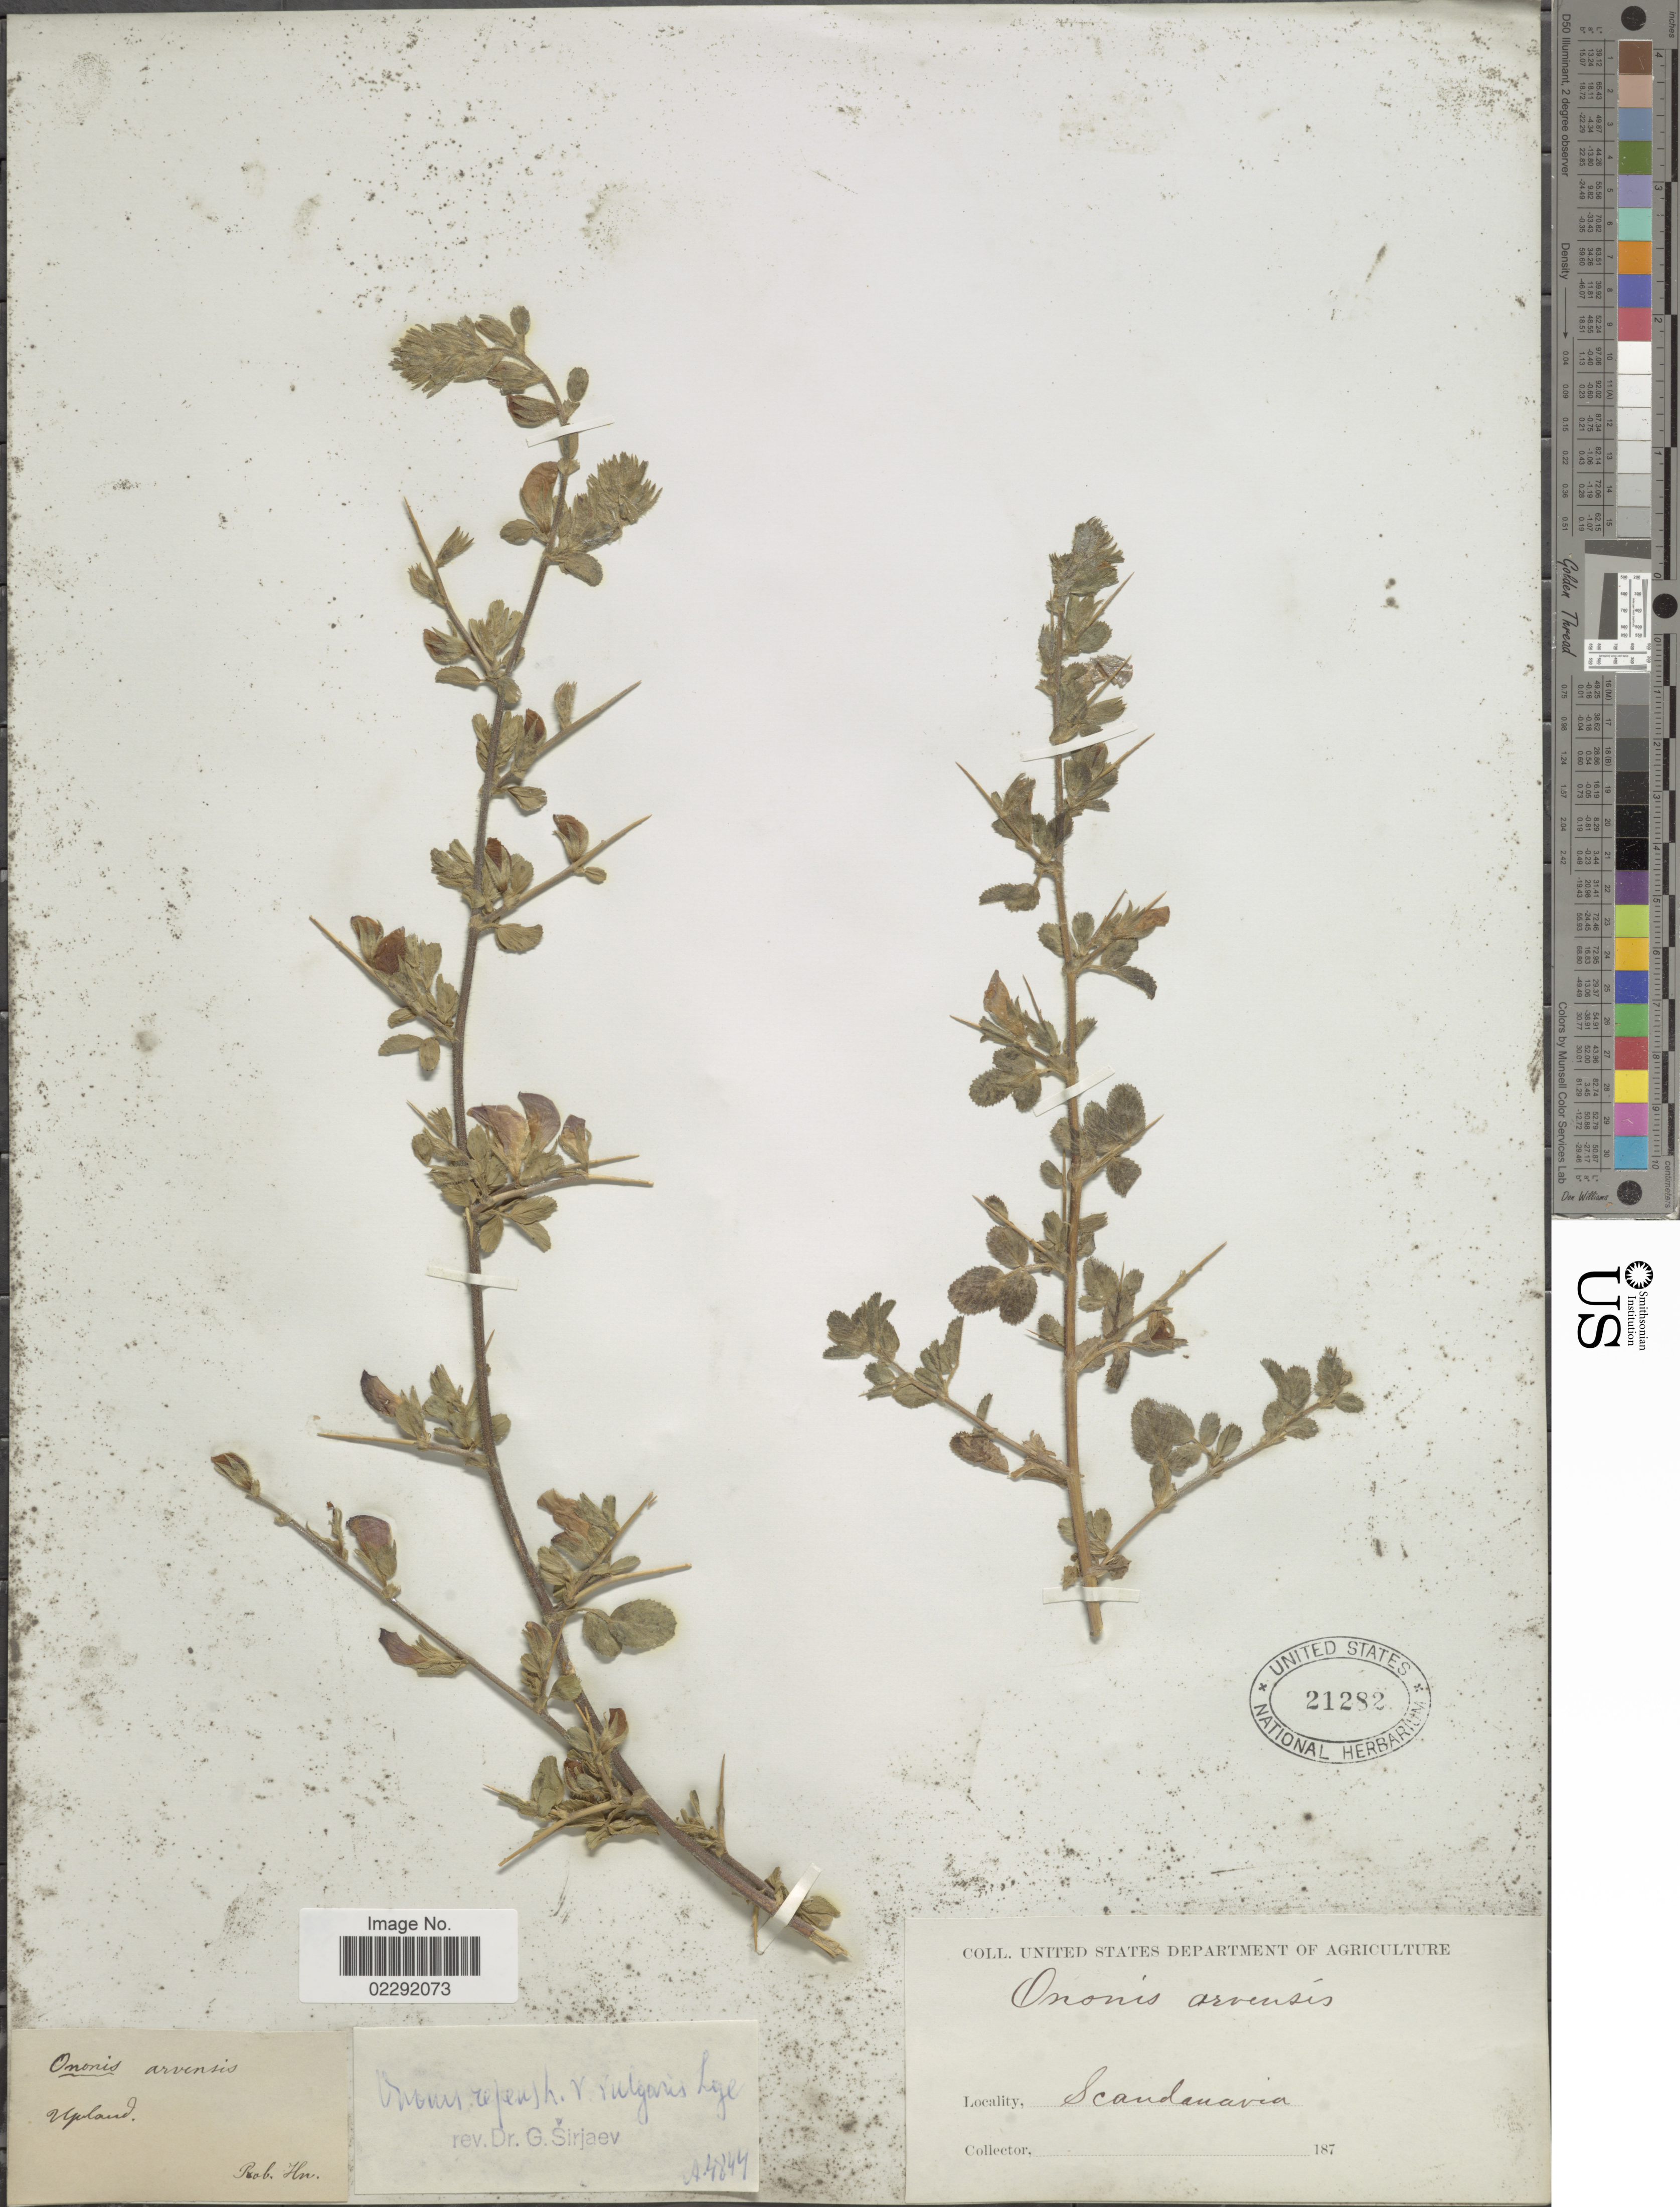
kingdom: Plantae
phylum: Tracheophyta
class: Magnoliopsida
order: Fabales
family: Fabaceae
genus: Ononis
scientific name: Ononis repens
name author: L.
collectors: R. Hn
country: Sweden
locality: Scandinavia, Upland.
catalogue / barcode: US 21282